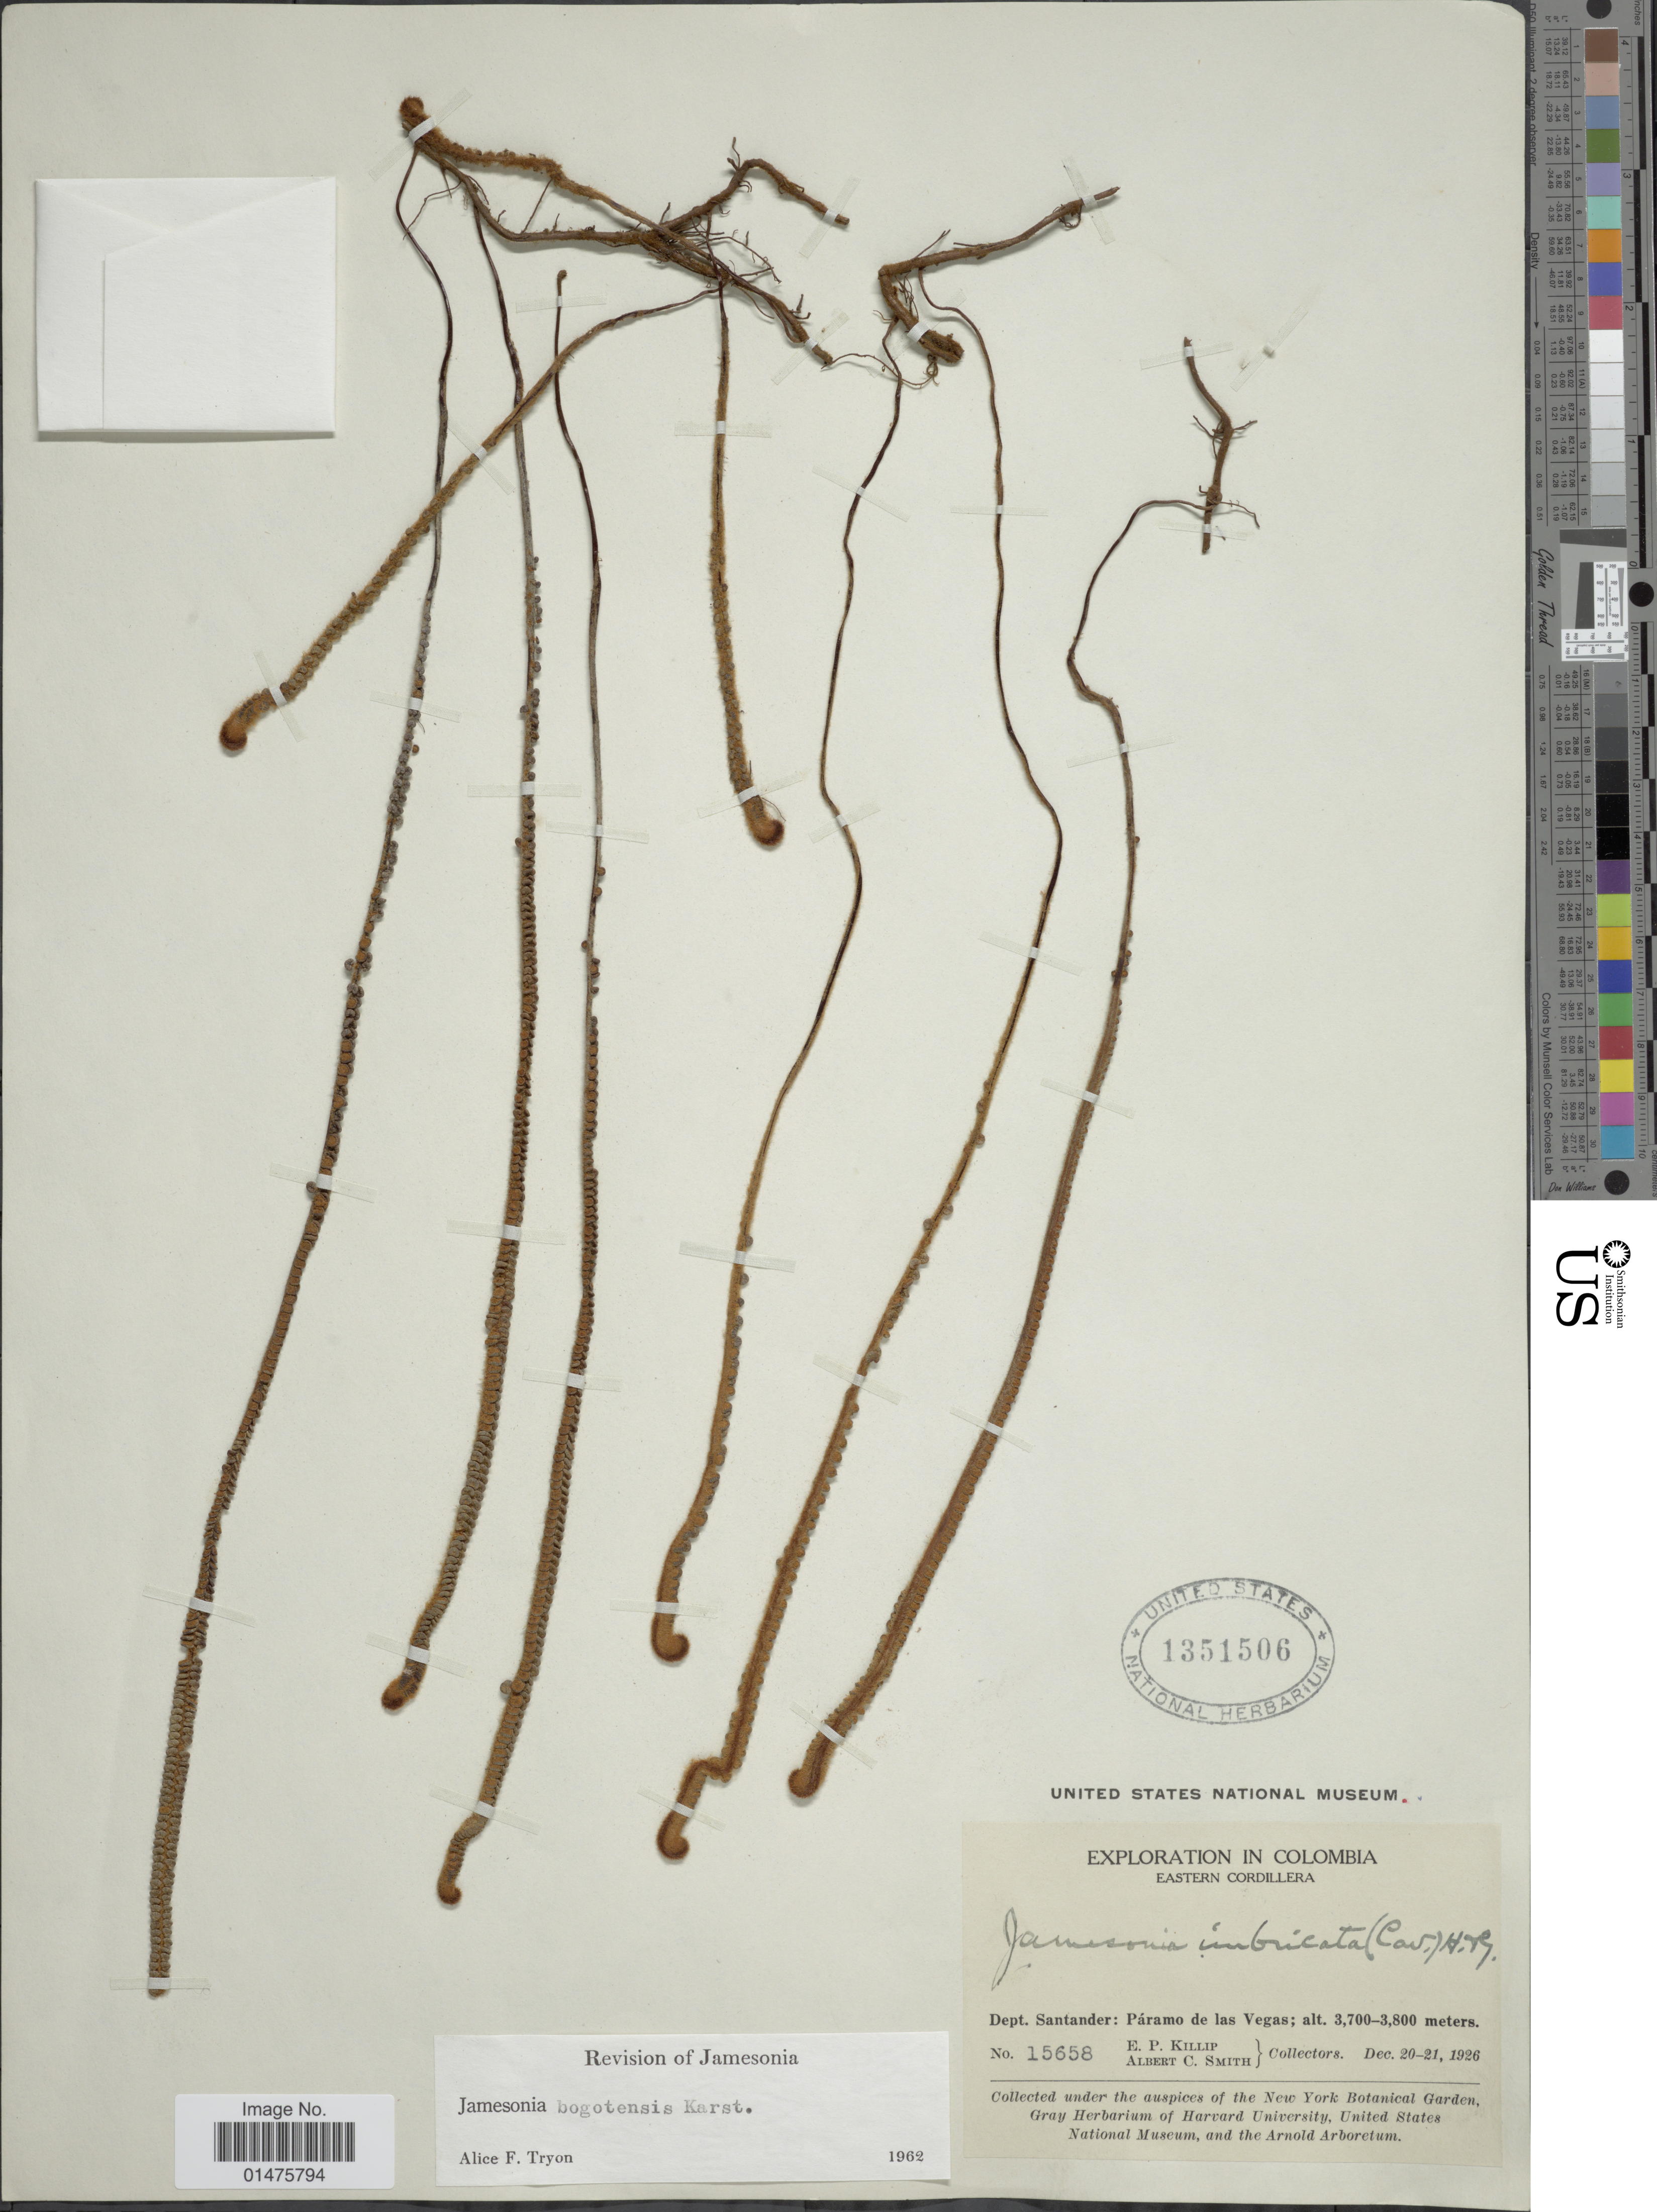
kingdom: Plantae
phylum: Tracheophyta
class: Polypodiopsida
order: Polypodiales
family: Pteridaceae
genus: Jamesonia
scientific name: Jamesonia bogotensis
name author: H. Karst.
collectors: E. P. Killip & A. C. Smith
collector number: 15658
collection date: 1926-12-20/1926-12-21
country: Colombia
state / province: Santander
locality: Eastern Cordillera, Dept. Santander: Páramo de las Vegas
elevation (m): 3700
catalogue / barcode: US 1351506